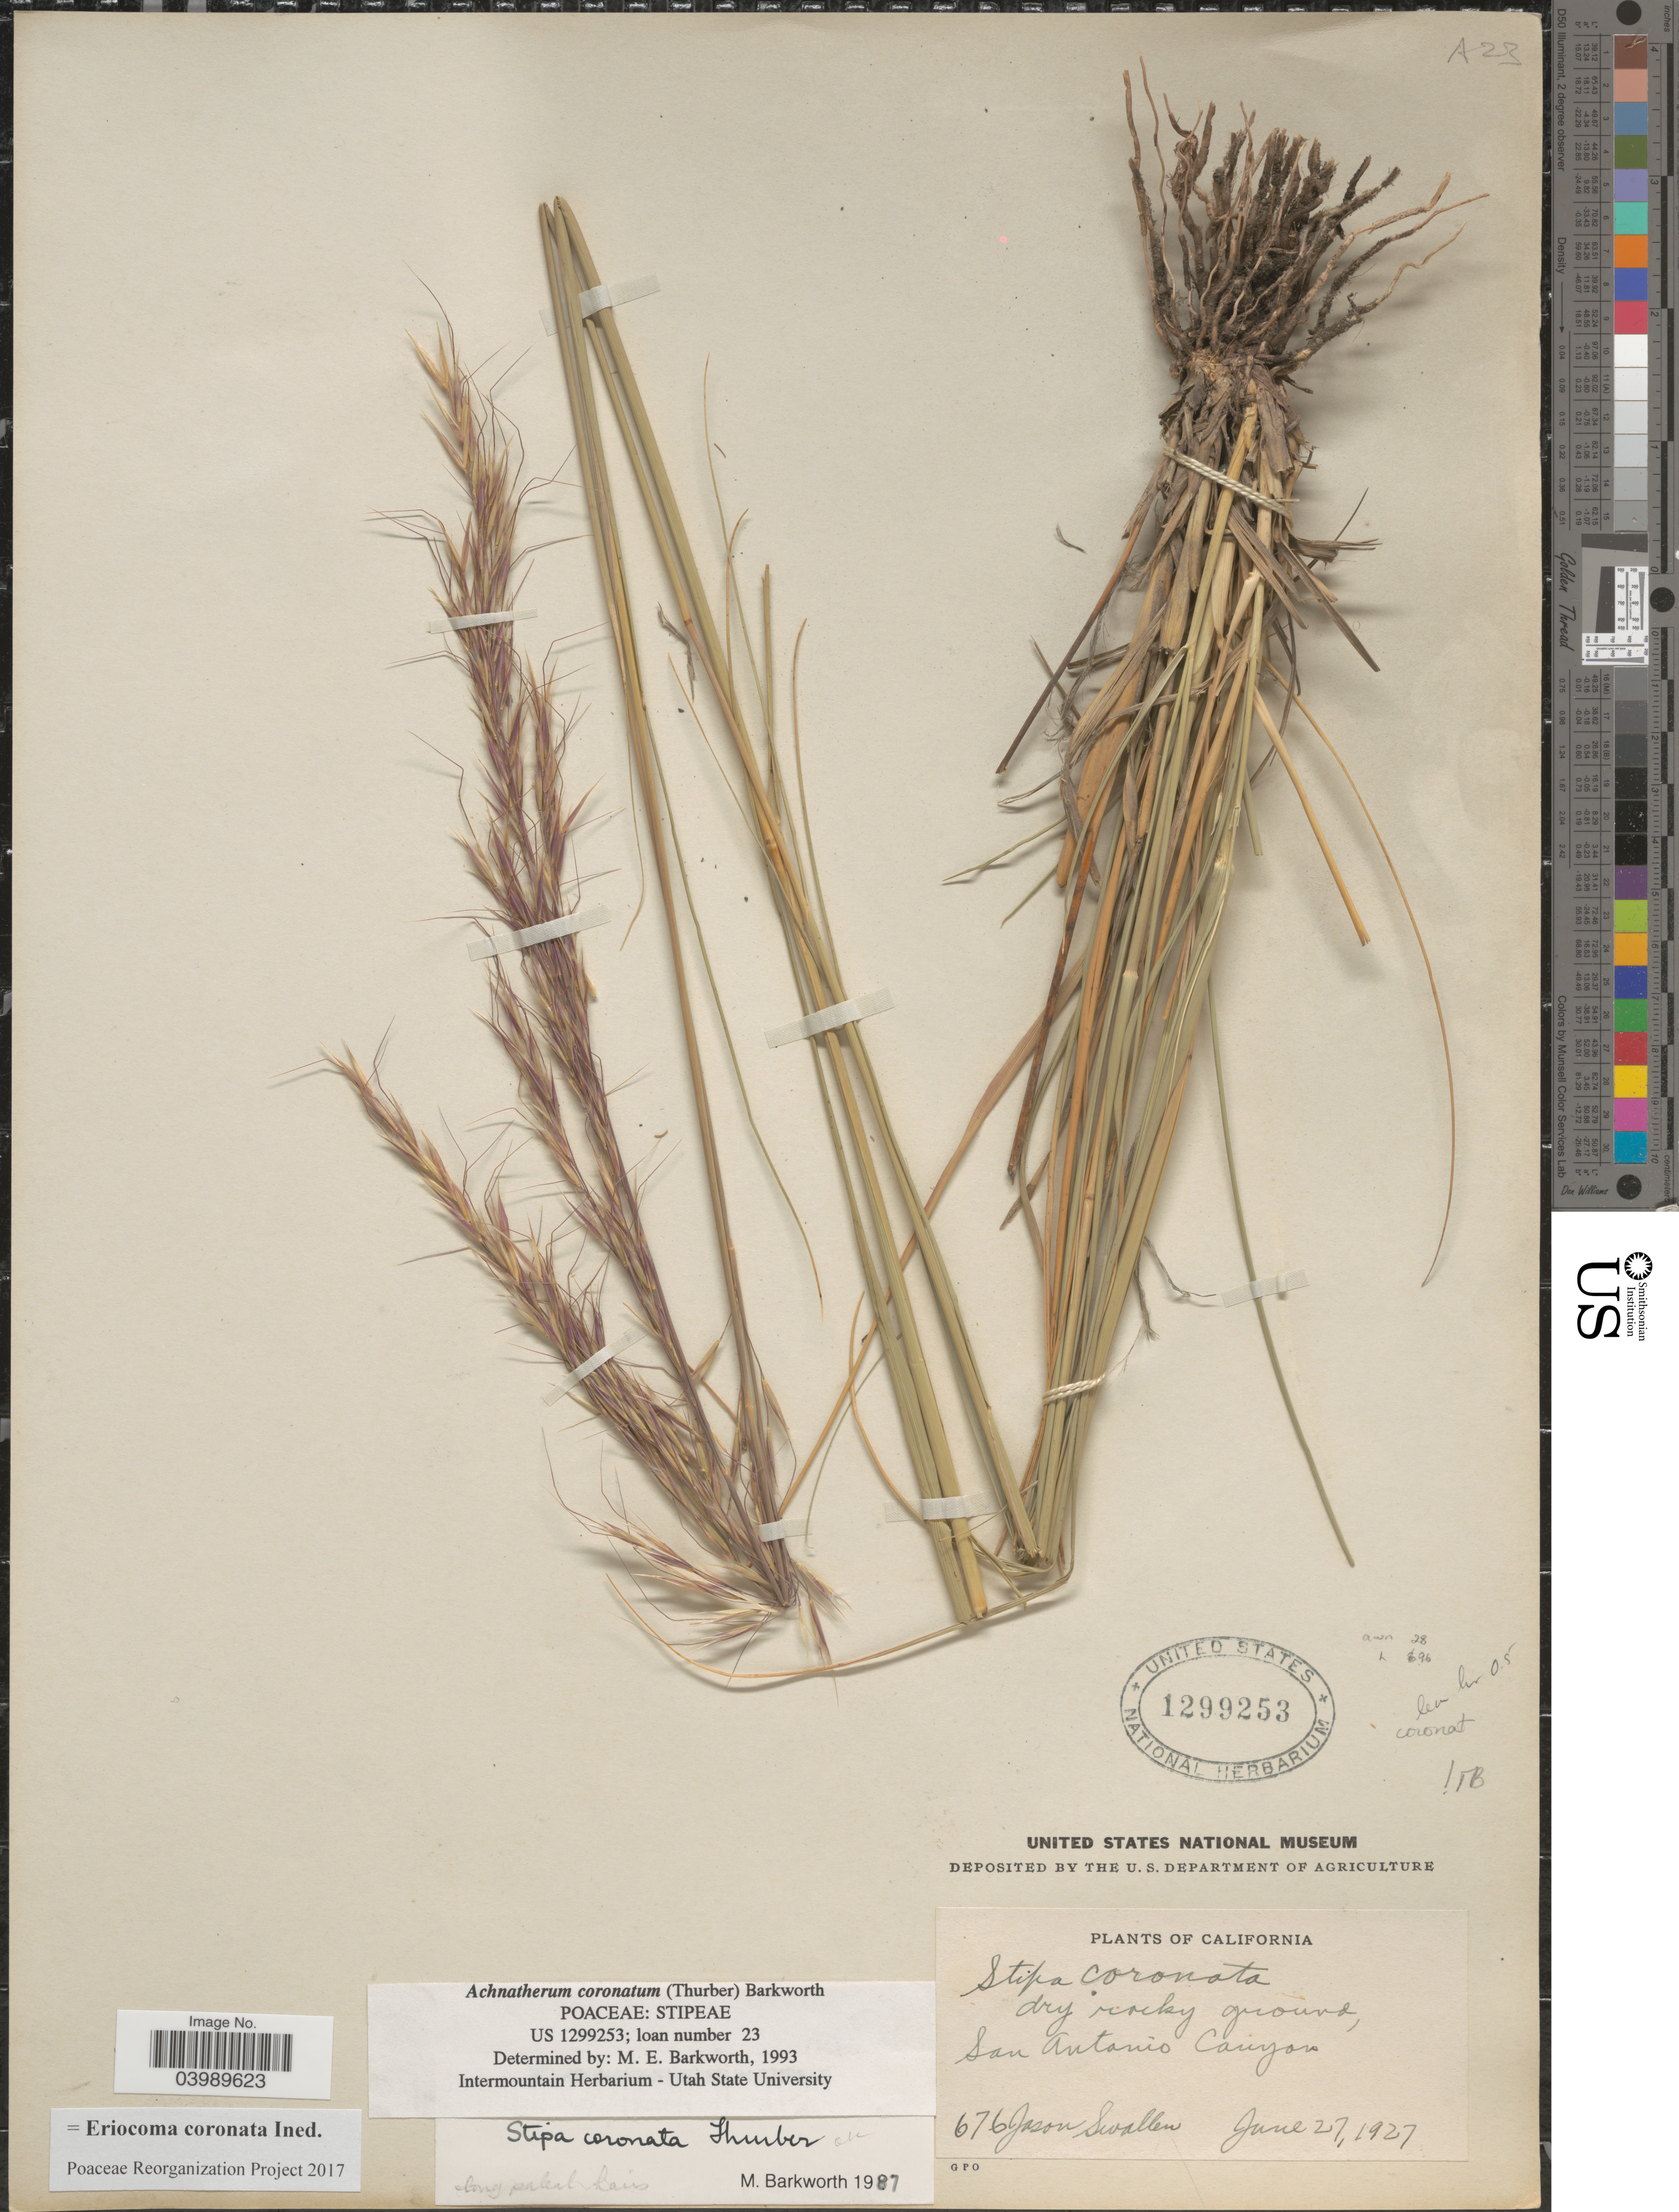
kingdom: Plantae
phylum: Tracheophyta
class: Liliopsida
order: Poales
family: Poaceae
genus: Eriocoma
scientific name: Eriocoma coronata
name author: (Thurb.) Romasch.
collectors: J. R. Swallen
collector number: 676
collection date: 1927-06-27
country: United States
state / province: California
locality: San Antonio Canyon.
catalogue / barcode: US 1299253